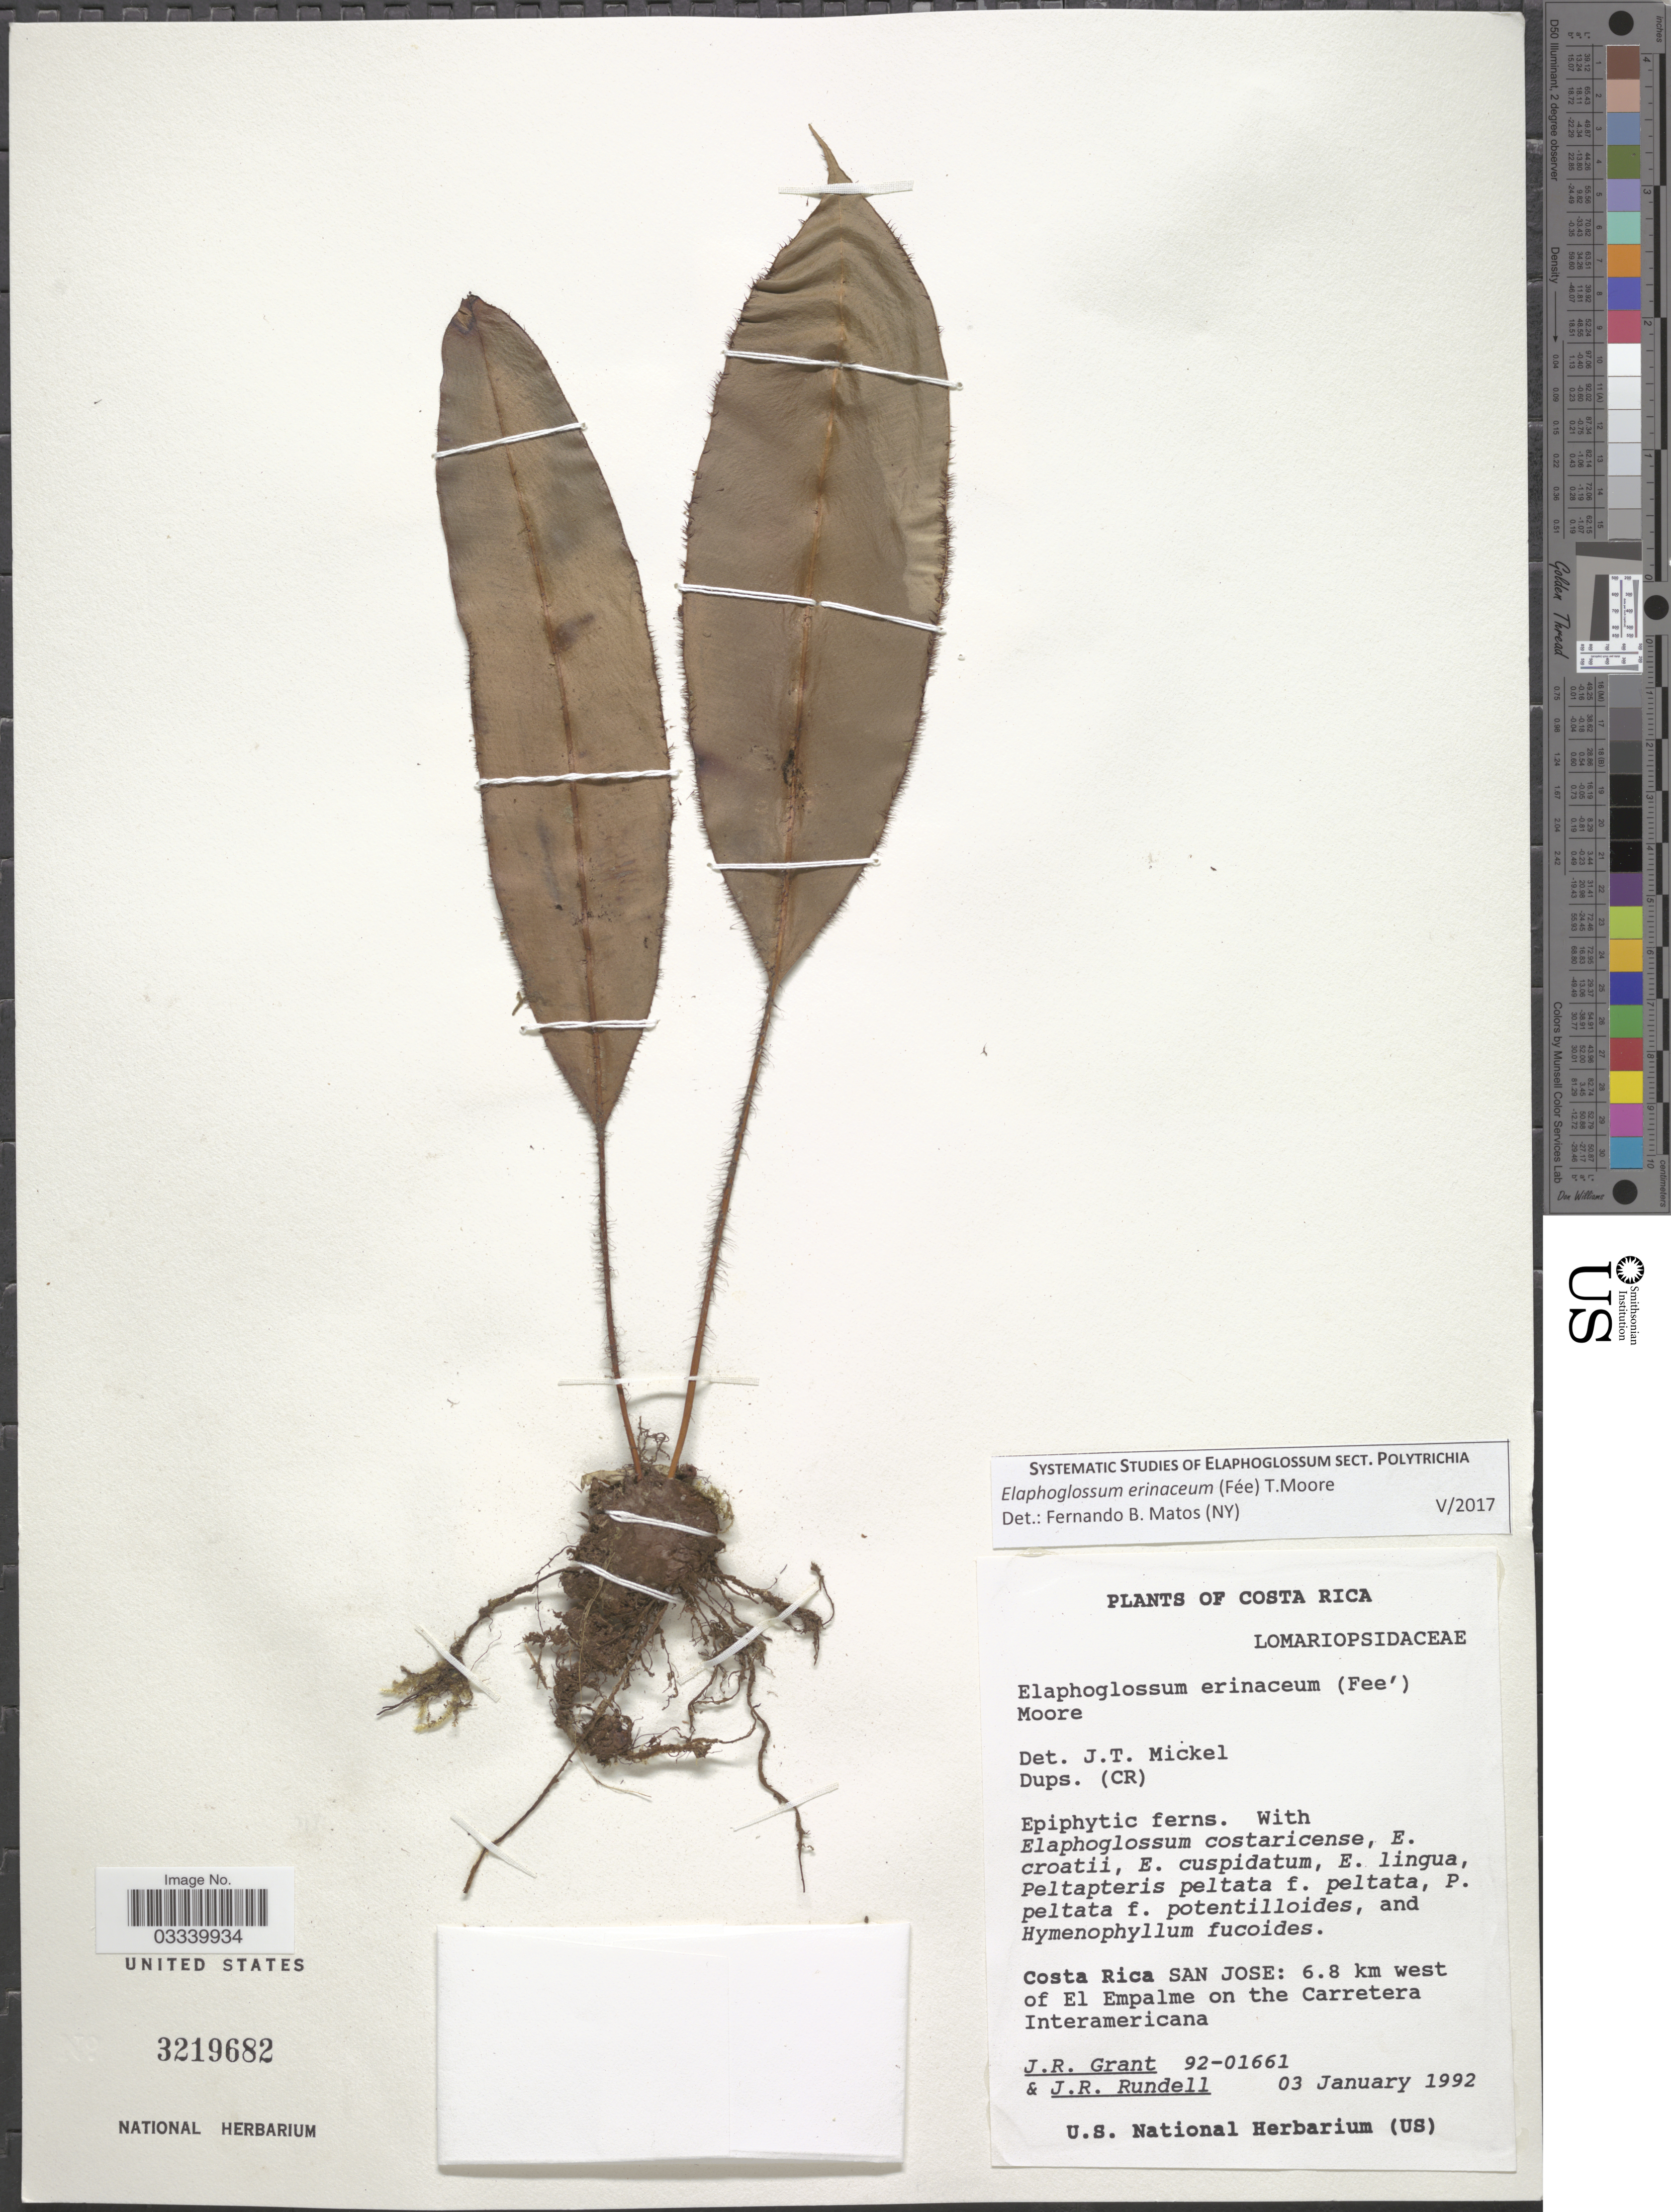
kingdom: Plantae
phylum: Tracheophyta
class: Polypodiopsida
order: Polypodiales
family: Dryopteridaceae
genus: Elaphoglossum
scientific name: Elaphoglossum erinaceum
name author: (Fée) T. Moore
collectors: J. Grant & J. R. Rundell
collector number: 92-01661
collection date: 1992-01-03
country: Costa Rica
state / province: San José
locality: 6.8 km west of El Empalme on the Carretera Interamericana.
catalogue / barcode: US 3219682